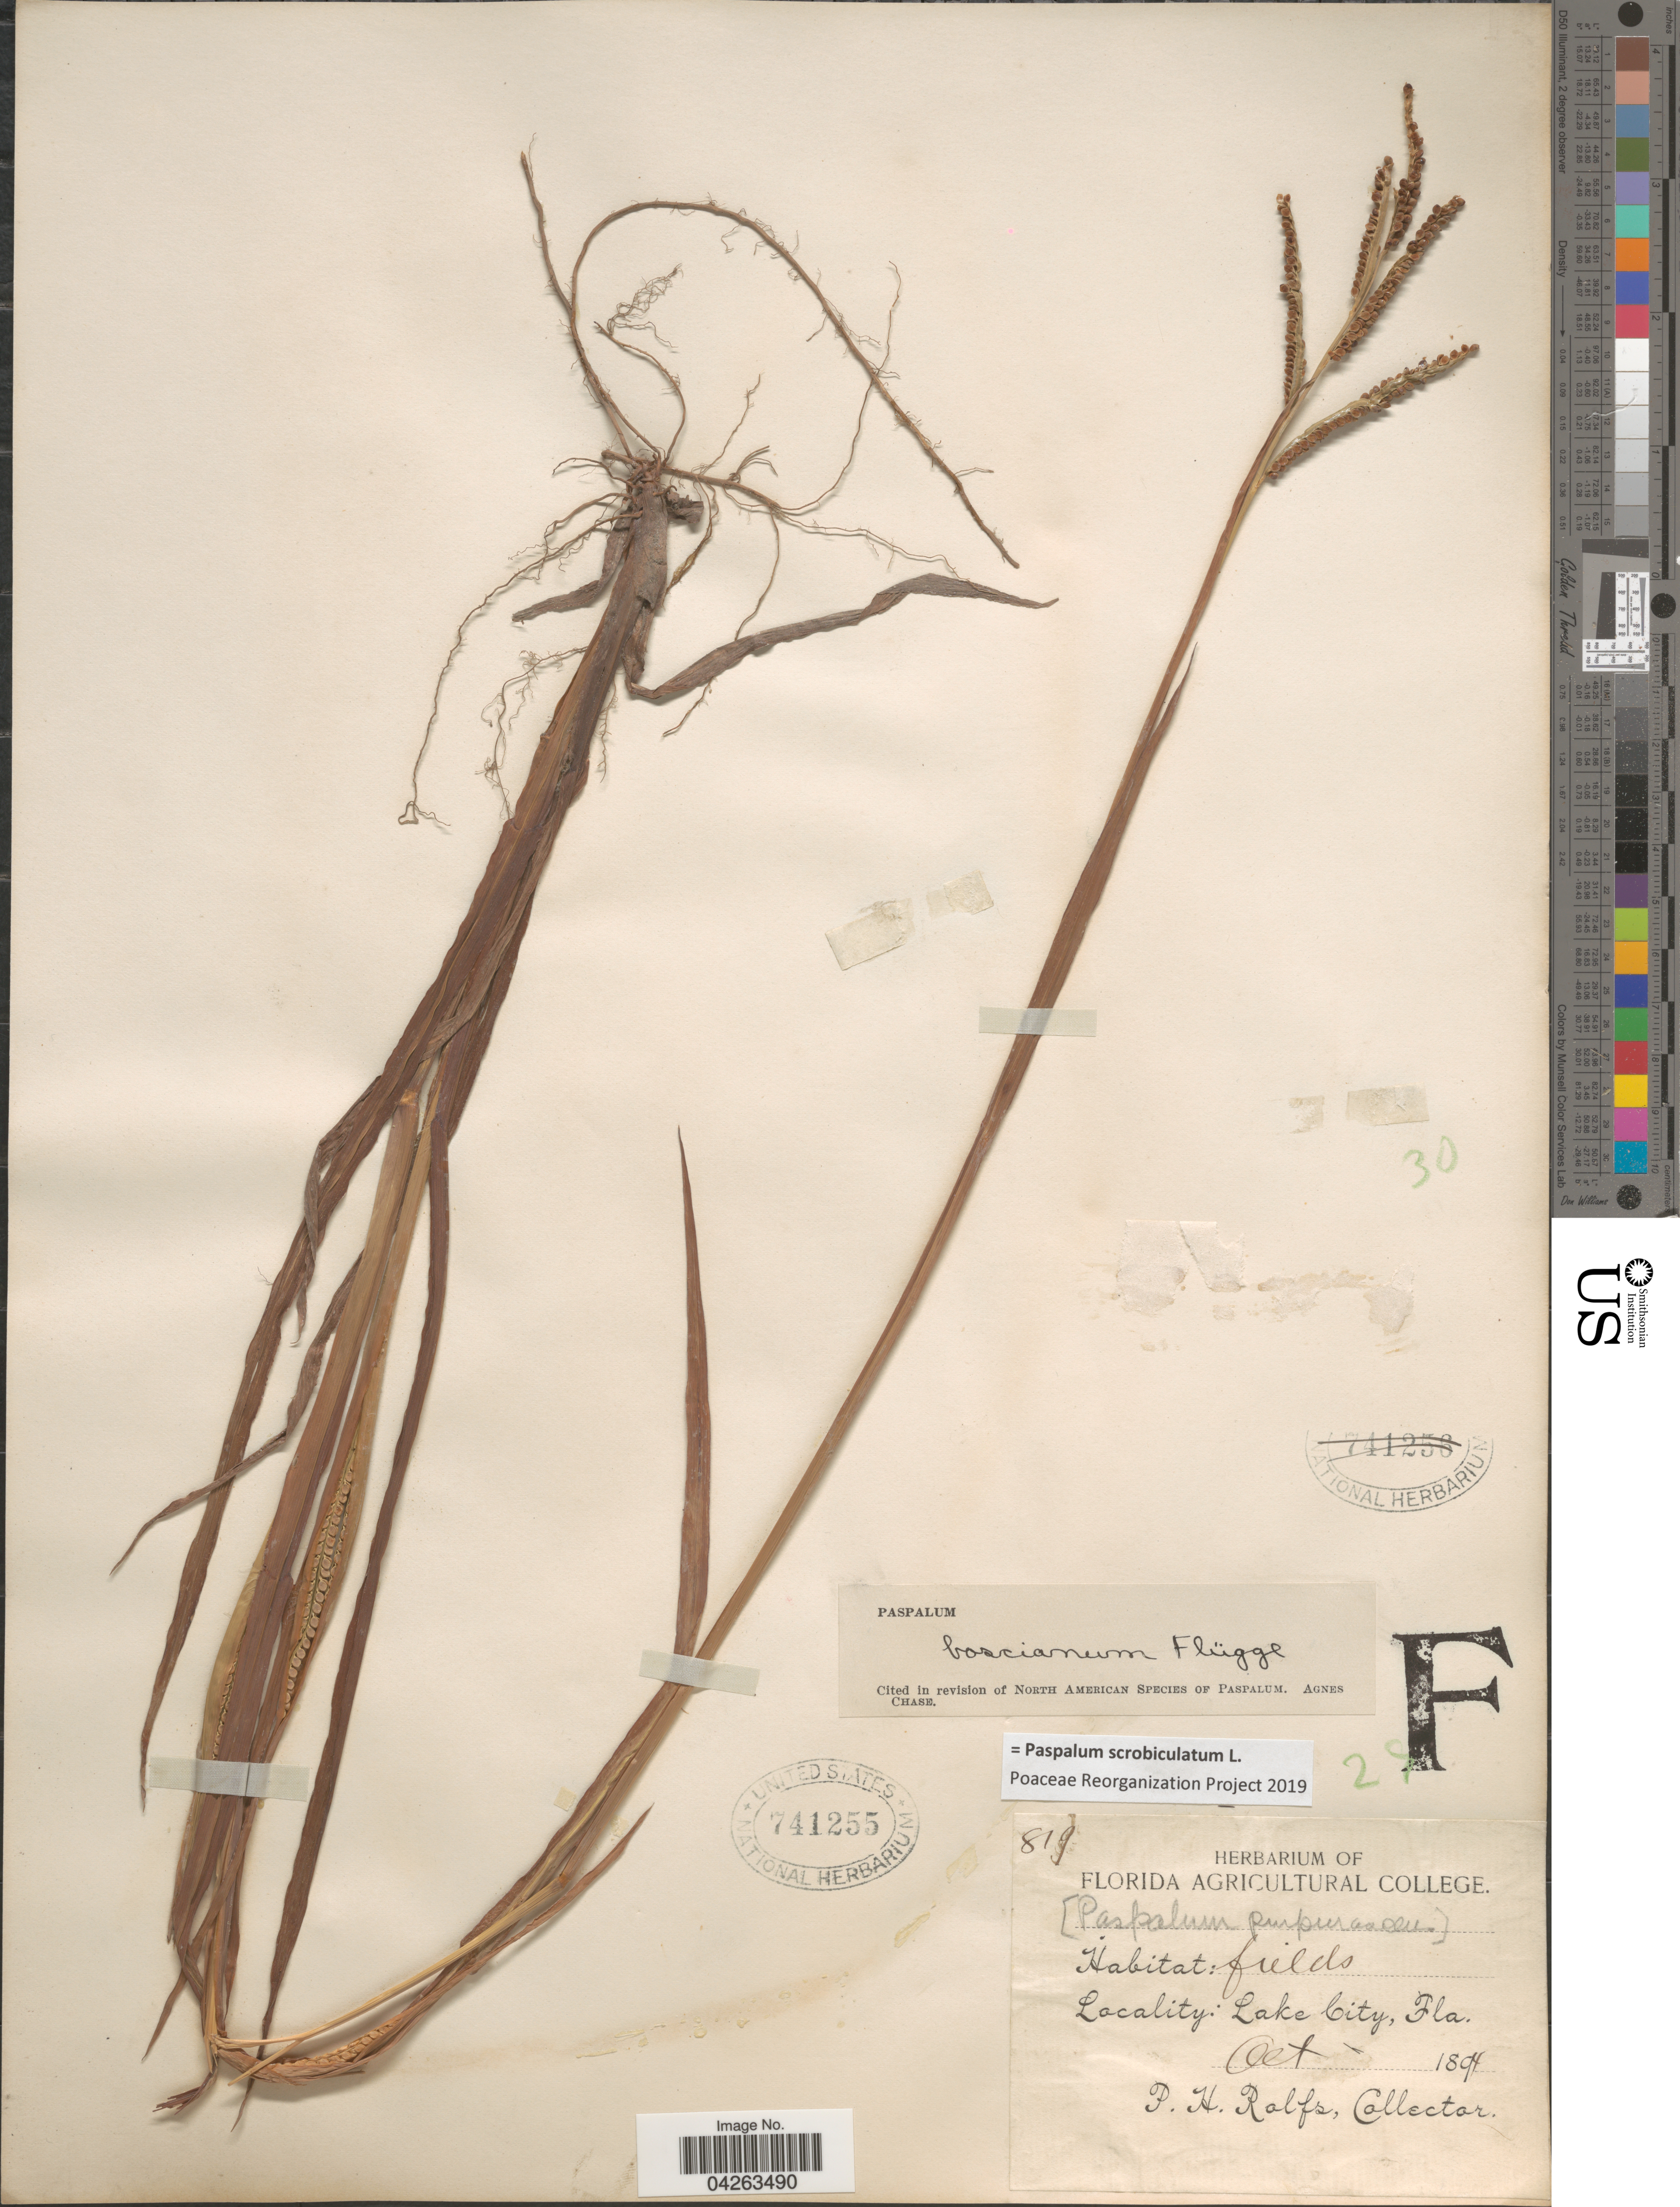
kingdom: Plantae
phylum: Tracheophyta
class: Liliopsida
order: Poales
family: Poaceae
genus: Paspalum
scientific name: Paspalum scrobiculatum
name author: L.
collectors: P. H. Rolfs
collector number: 819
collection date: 1894-10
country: United States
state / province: Florida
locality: Lake City.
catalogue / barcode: US 741255